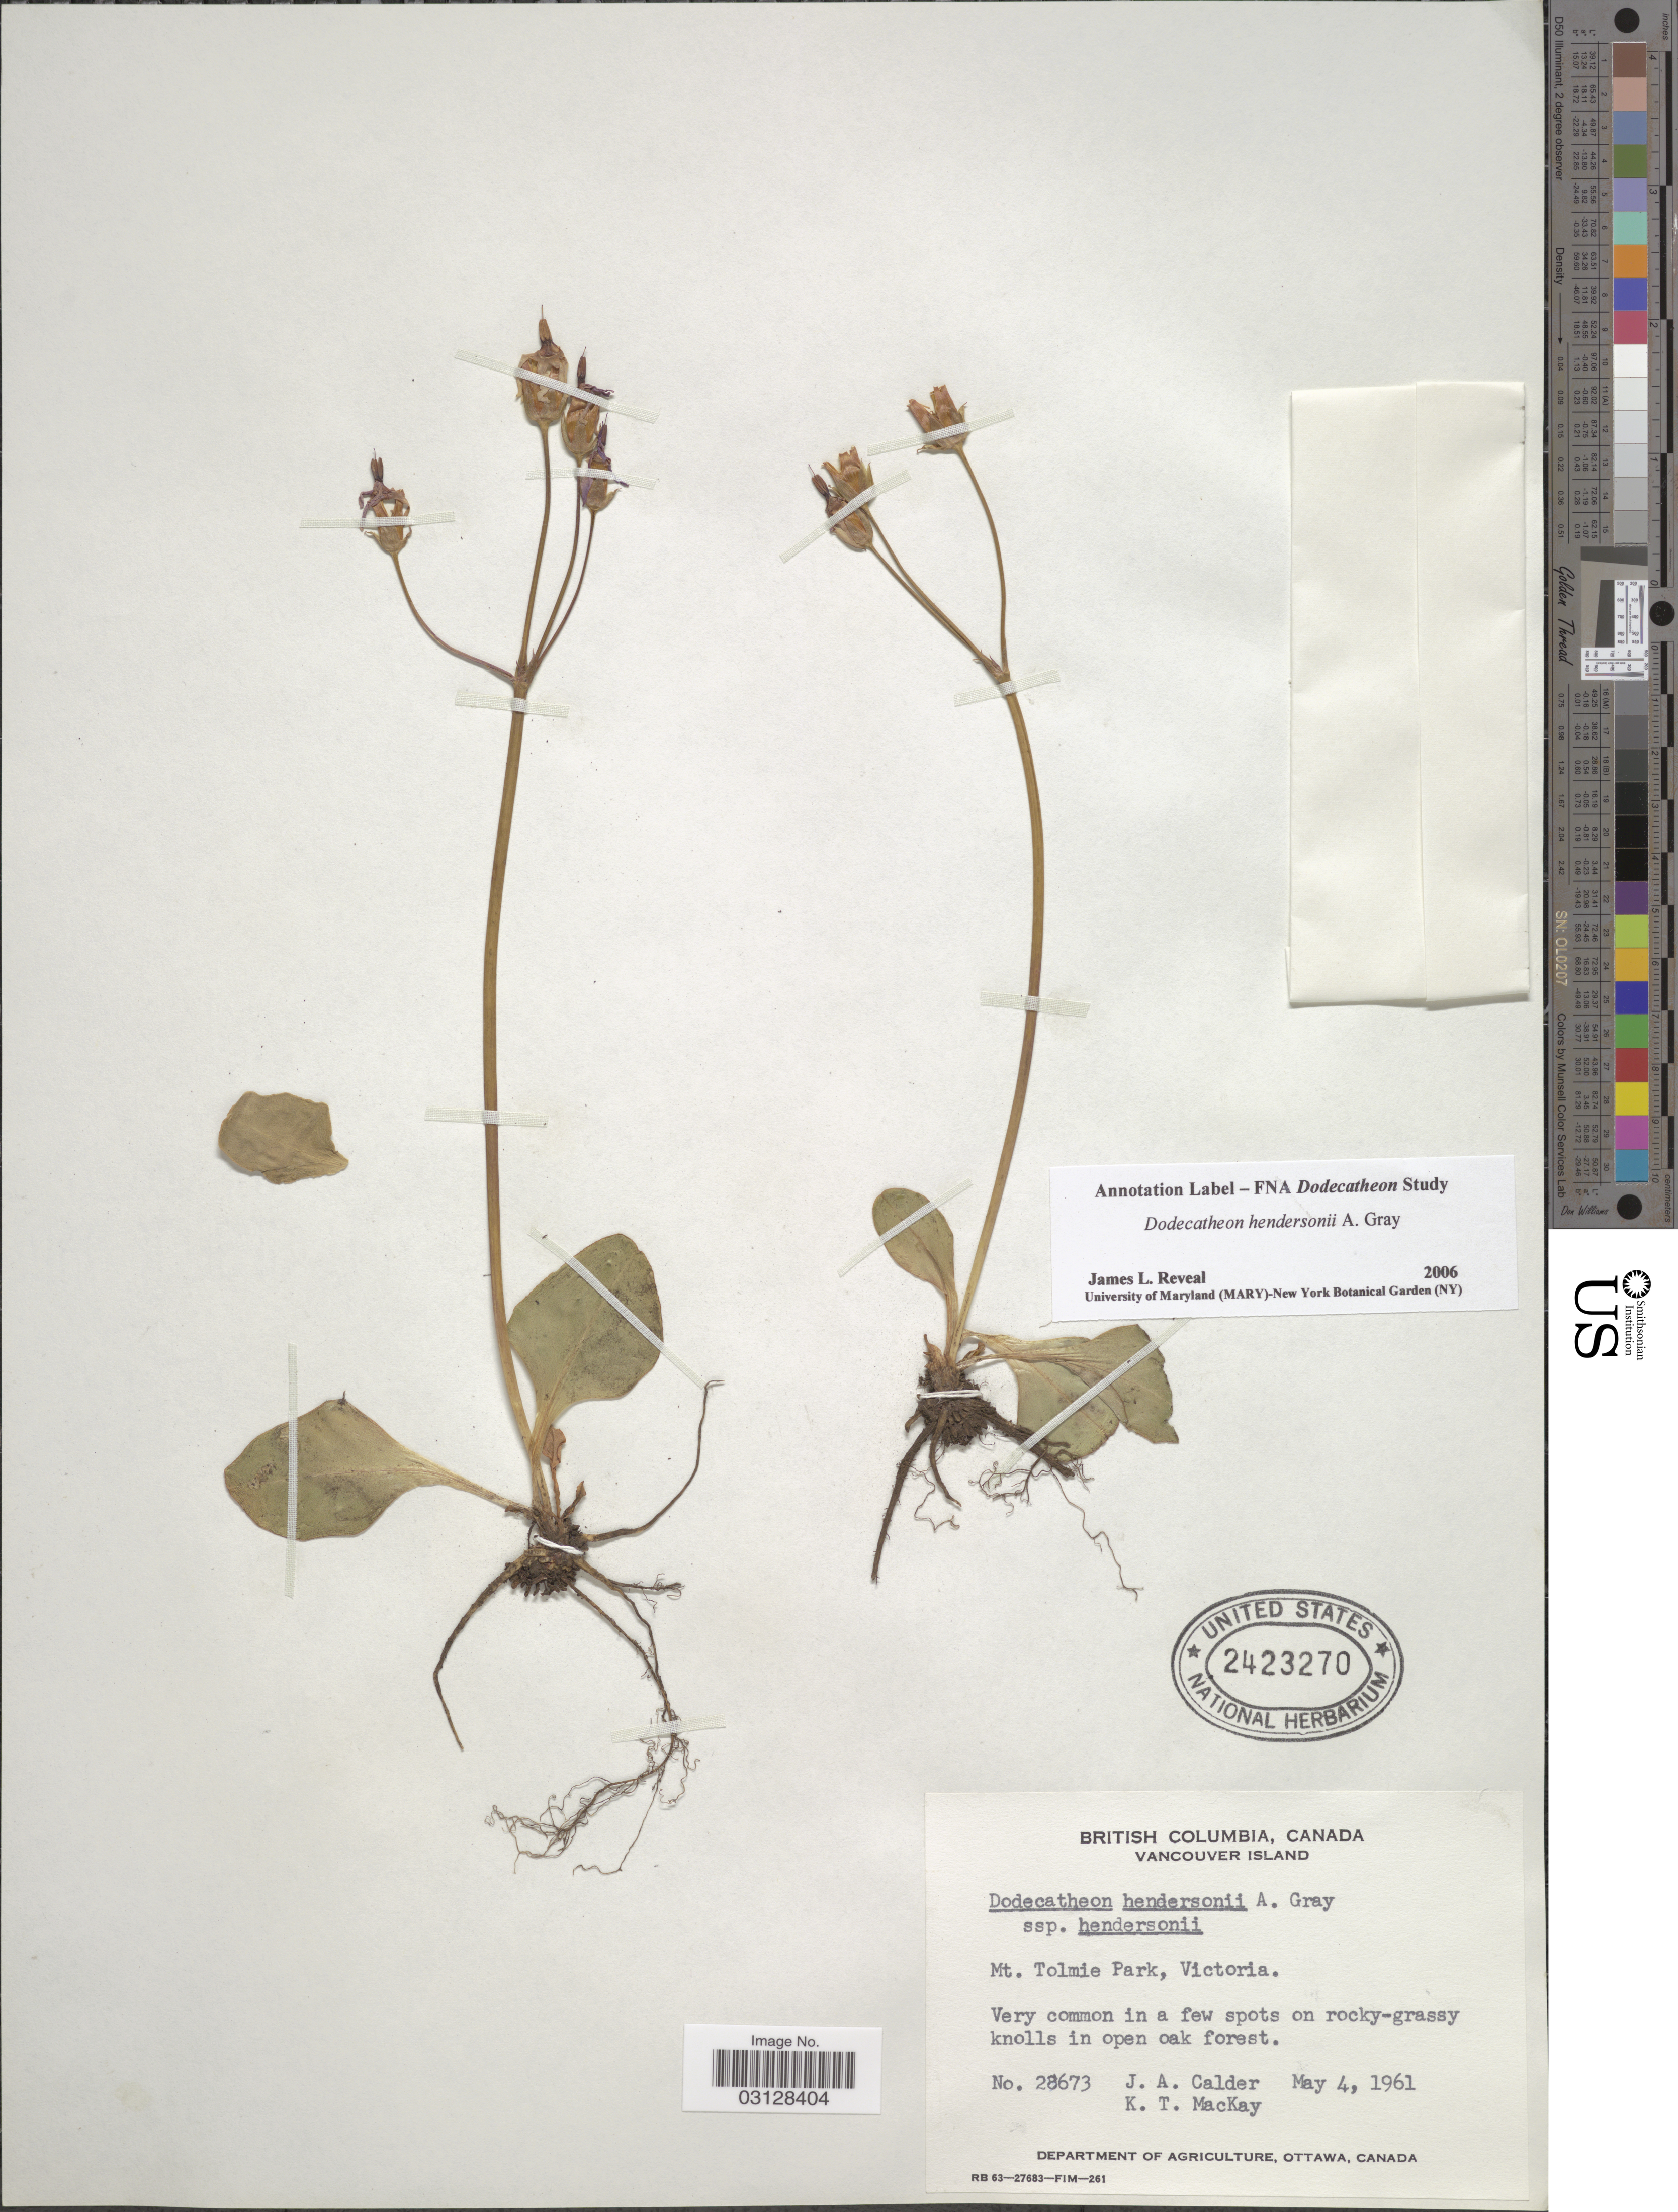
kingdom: Plantae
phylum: Tracheophyta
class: Magnoliopsida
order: Ericales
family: Primulaceae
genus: Dodecatheon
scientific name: Dodecatheon hendersonii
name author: A. Gray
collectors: J. A. Calder & K. T. Mackay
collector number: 28673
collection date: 1961-05-04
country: Canada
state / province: British Columbia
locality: British Columbia, Cananda, Vancouver Island. Mt. Tolmie Park, Victoria.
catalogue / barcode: US 2423270